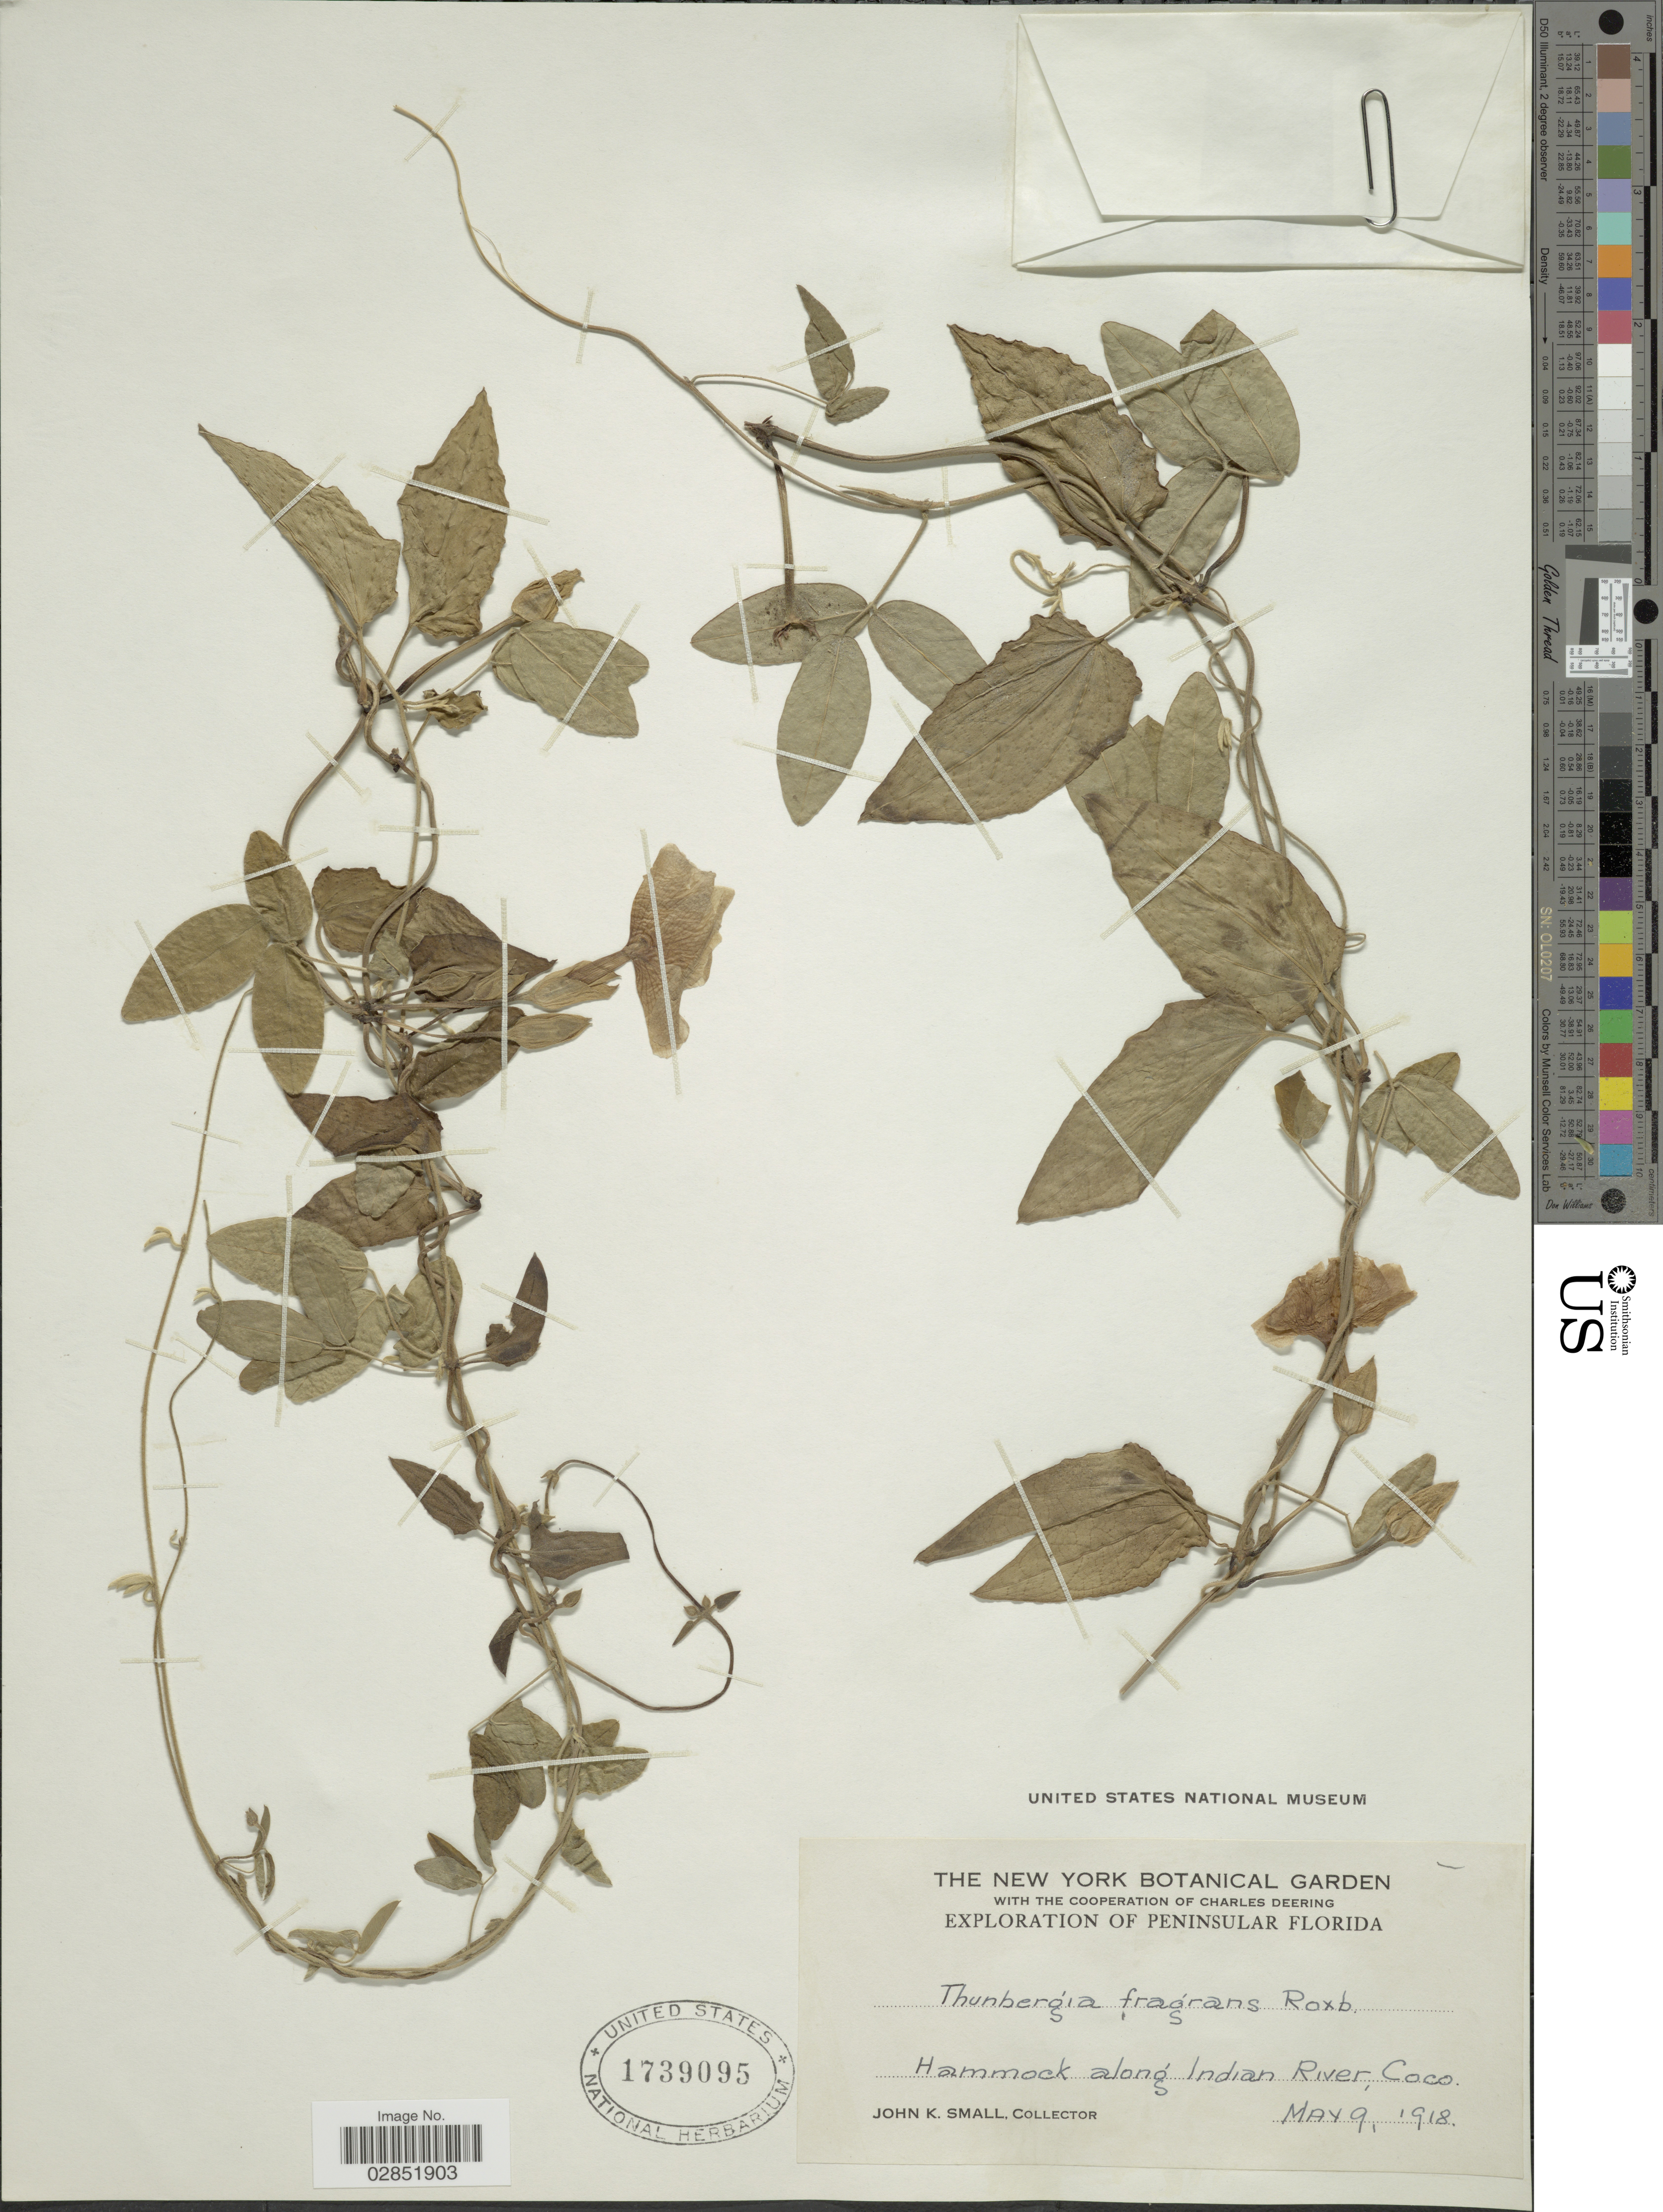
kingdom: Plantae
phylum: Tracheophyta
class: Magnoliopsida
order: Lamiales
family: Acanthaceae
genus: Thunbergia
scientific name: Thunbergia fragrans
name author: Roxb.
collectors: J. K. Small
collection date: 1918-05-09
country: United States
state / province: Florida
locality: Peninsular Florida. Hammock along Indian River, Coco.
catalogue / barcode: US 1739095